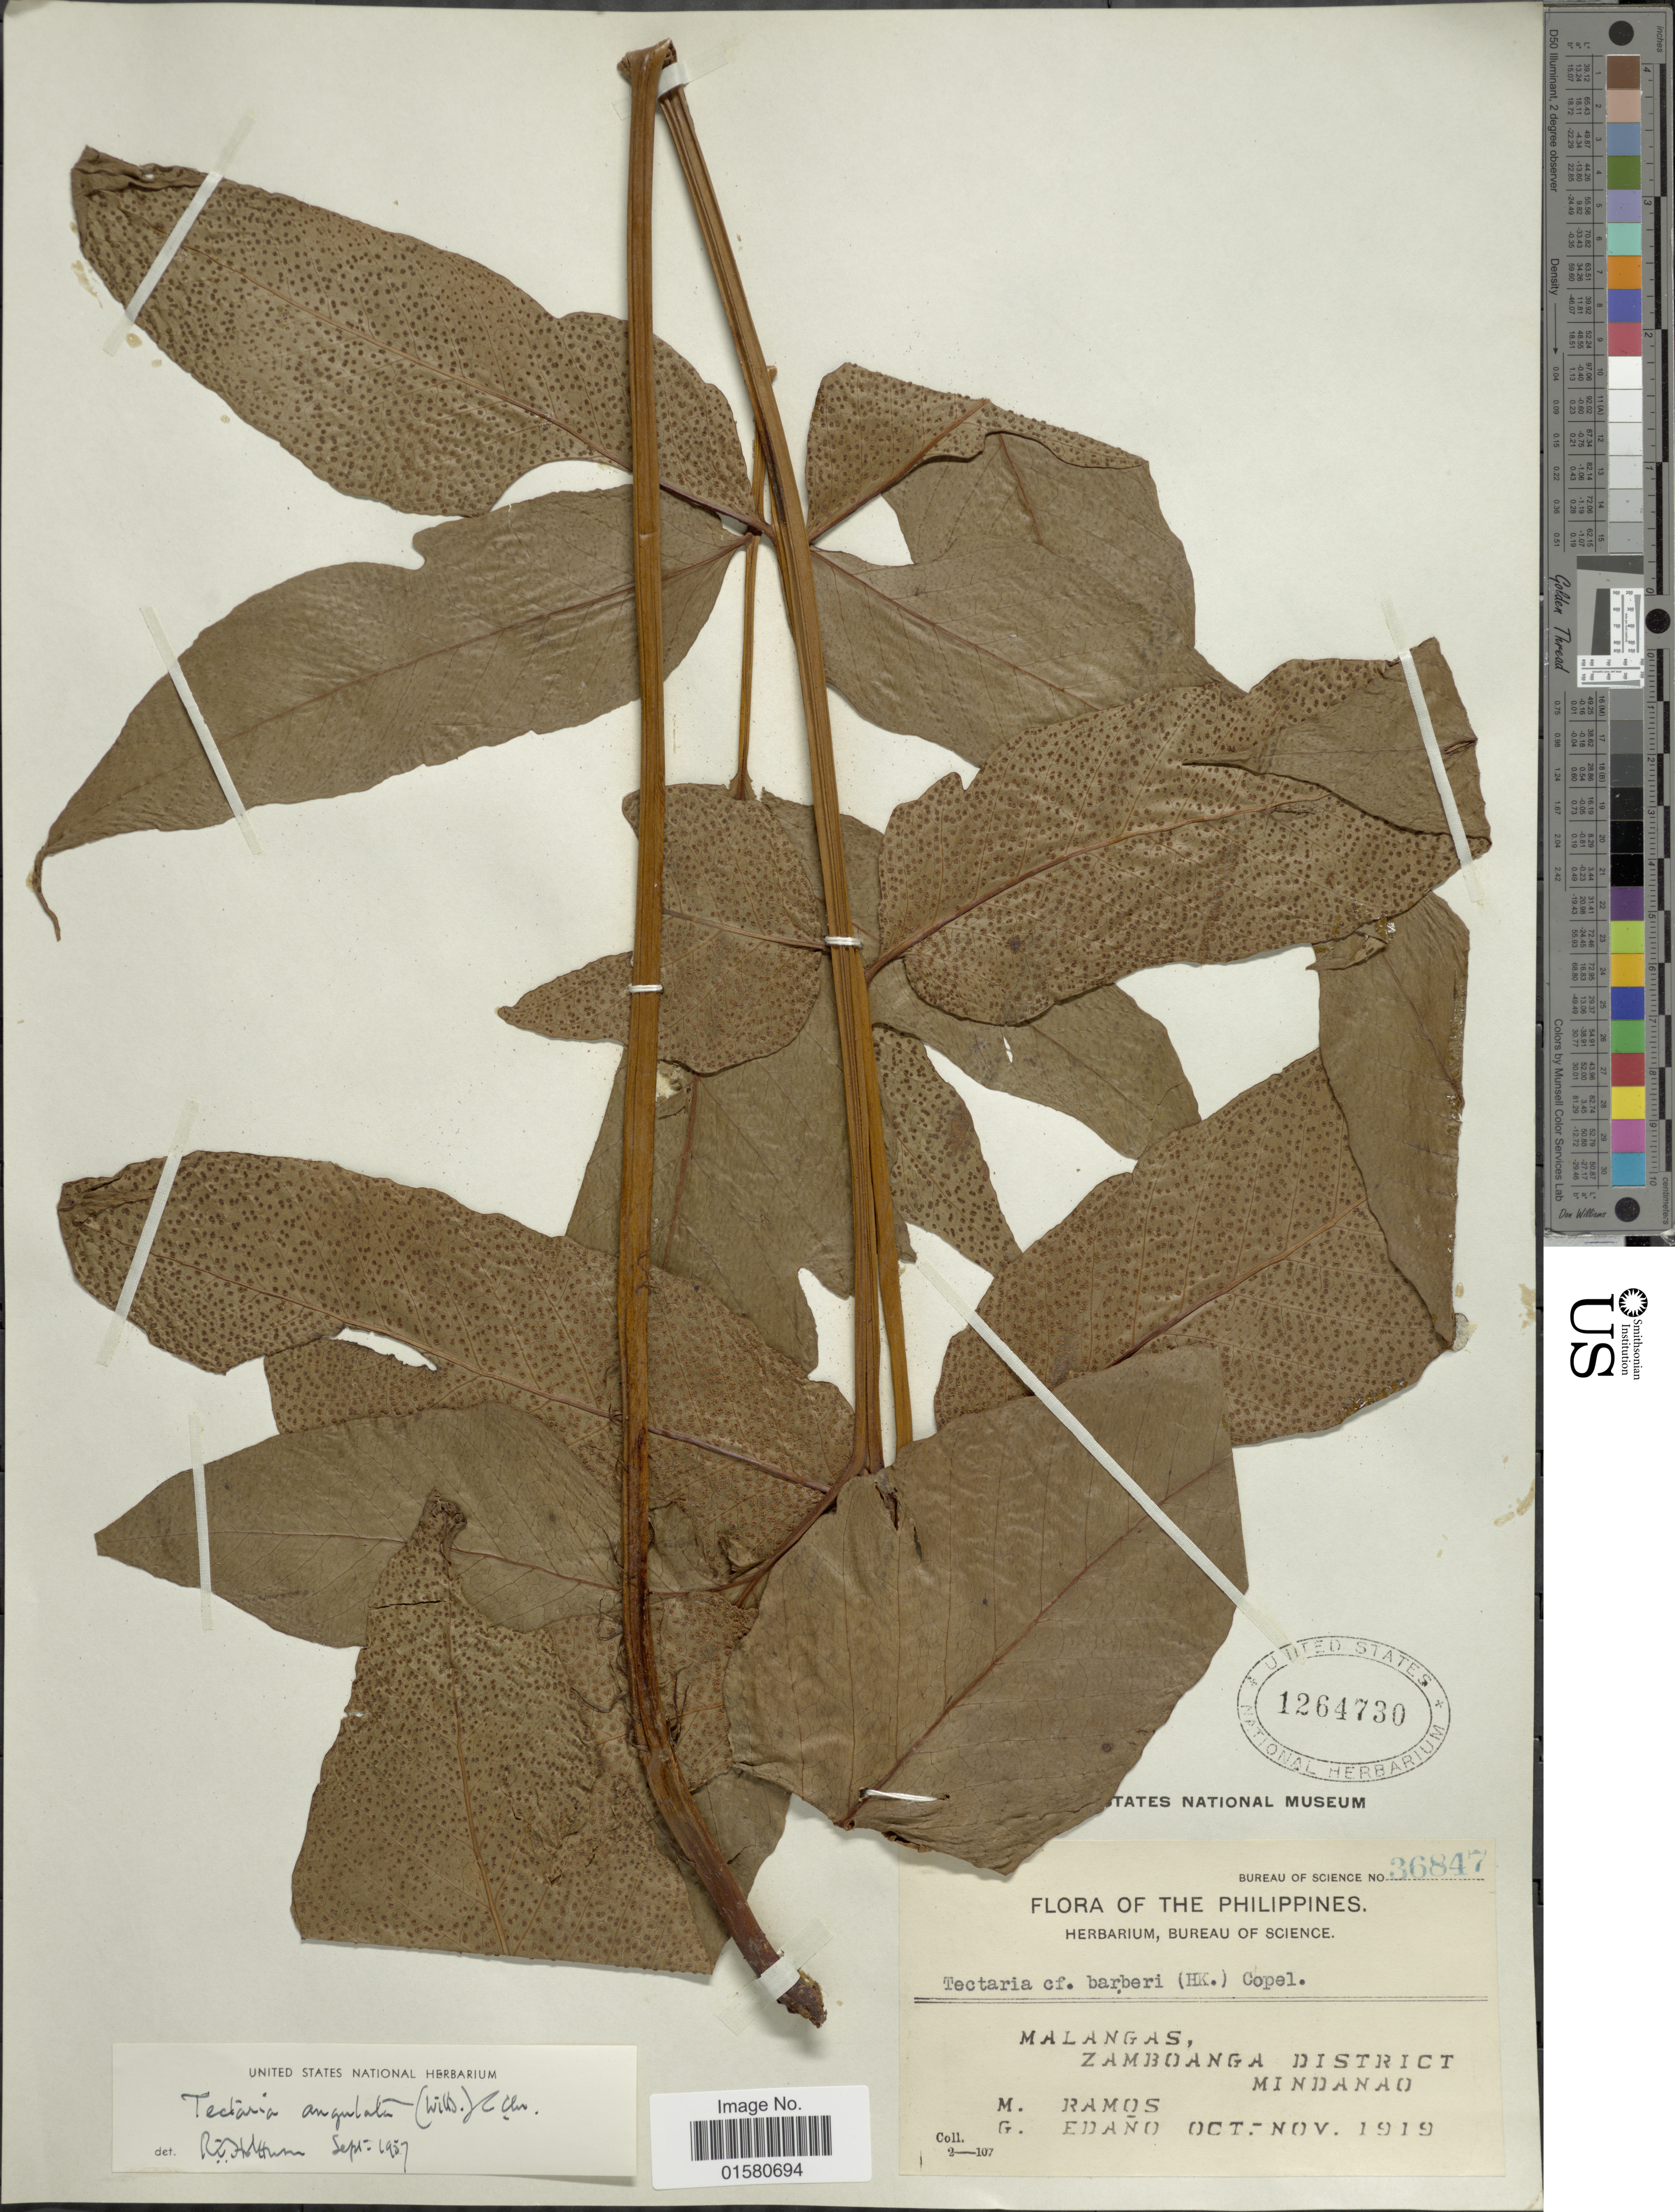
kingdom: Plantae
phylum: Tracheophyta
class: Polypodiopsida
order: Polypodiales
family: Tectariaceae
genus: Tectaria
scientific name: Tectaria angulata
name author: (Willd.) Copel.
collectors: M. Ramos & G. Edaño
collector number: Bureau of Science 36847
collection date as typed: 1919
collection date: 1919-10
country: Philippines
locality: Malangas, Zamboanga District, Mindanao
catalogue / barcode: US 1264730